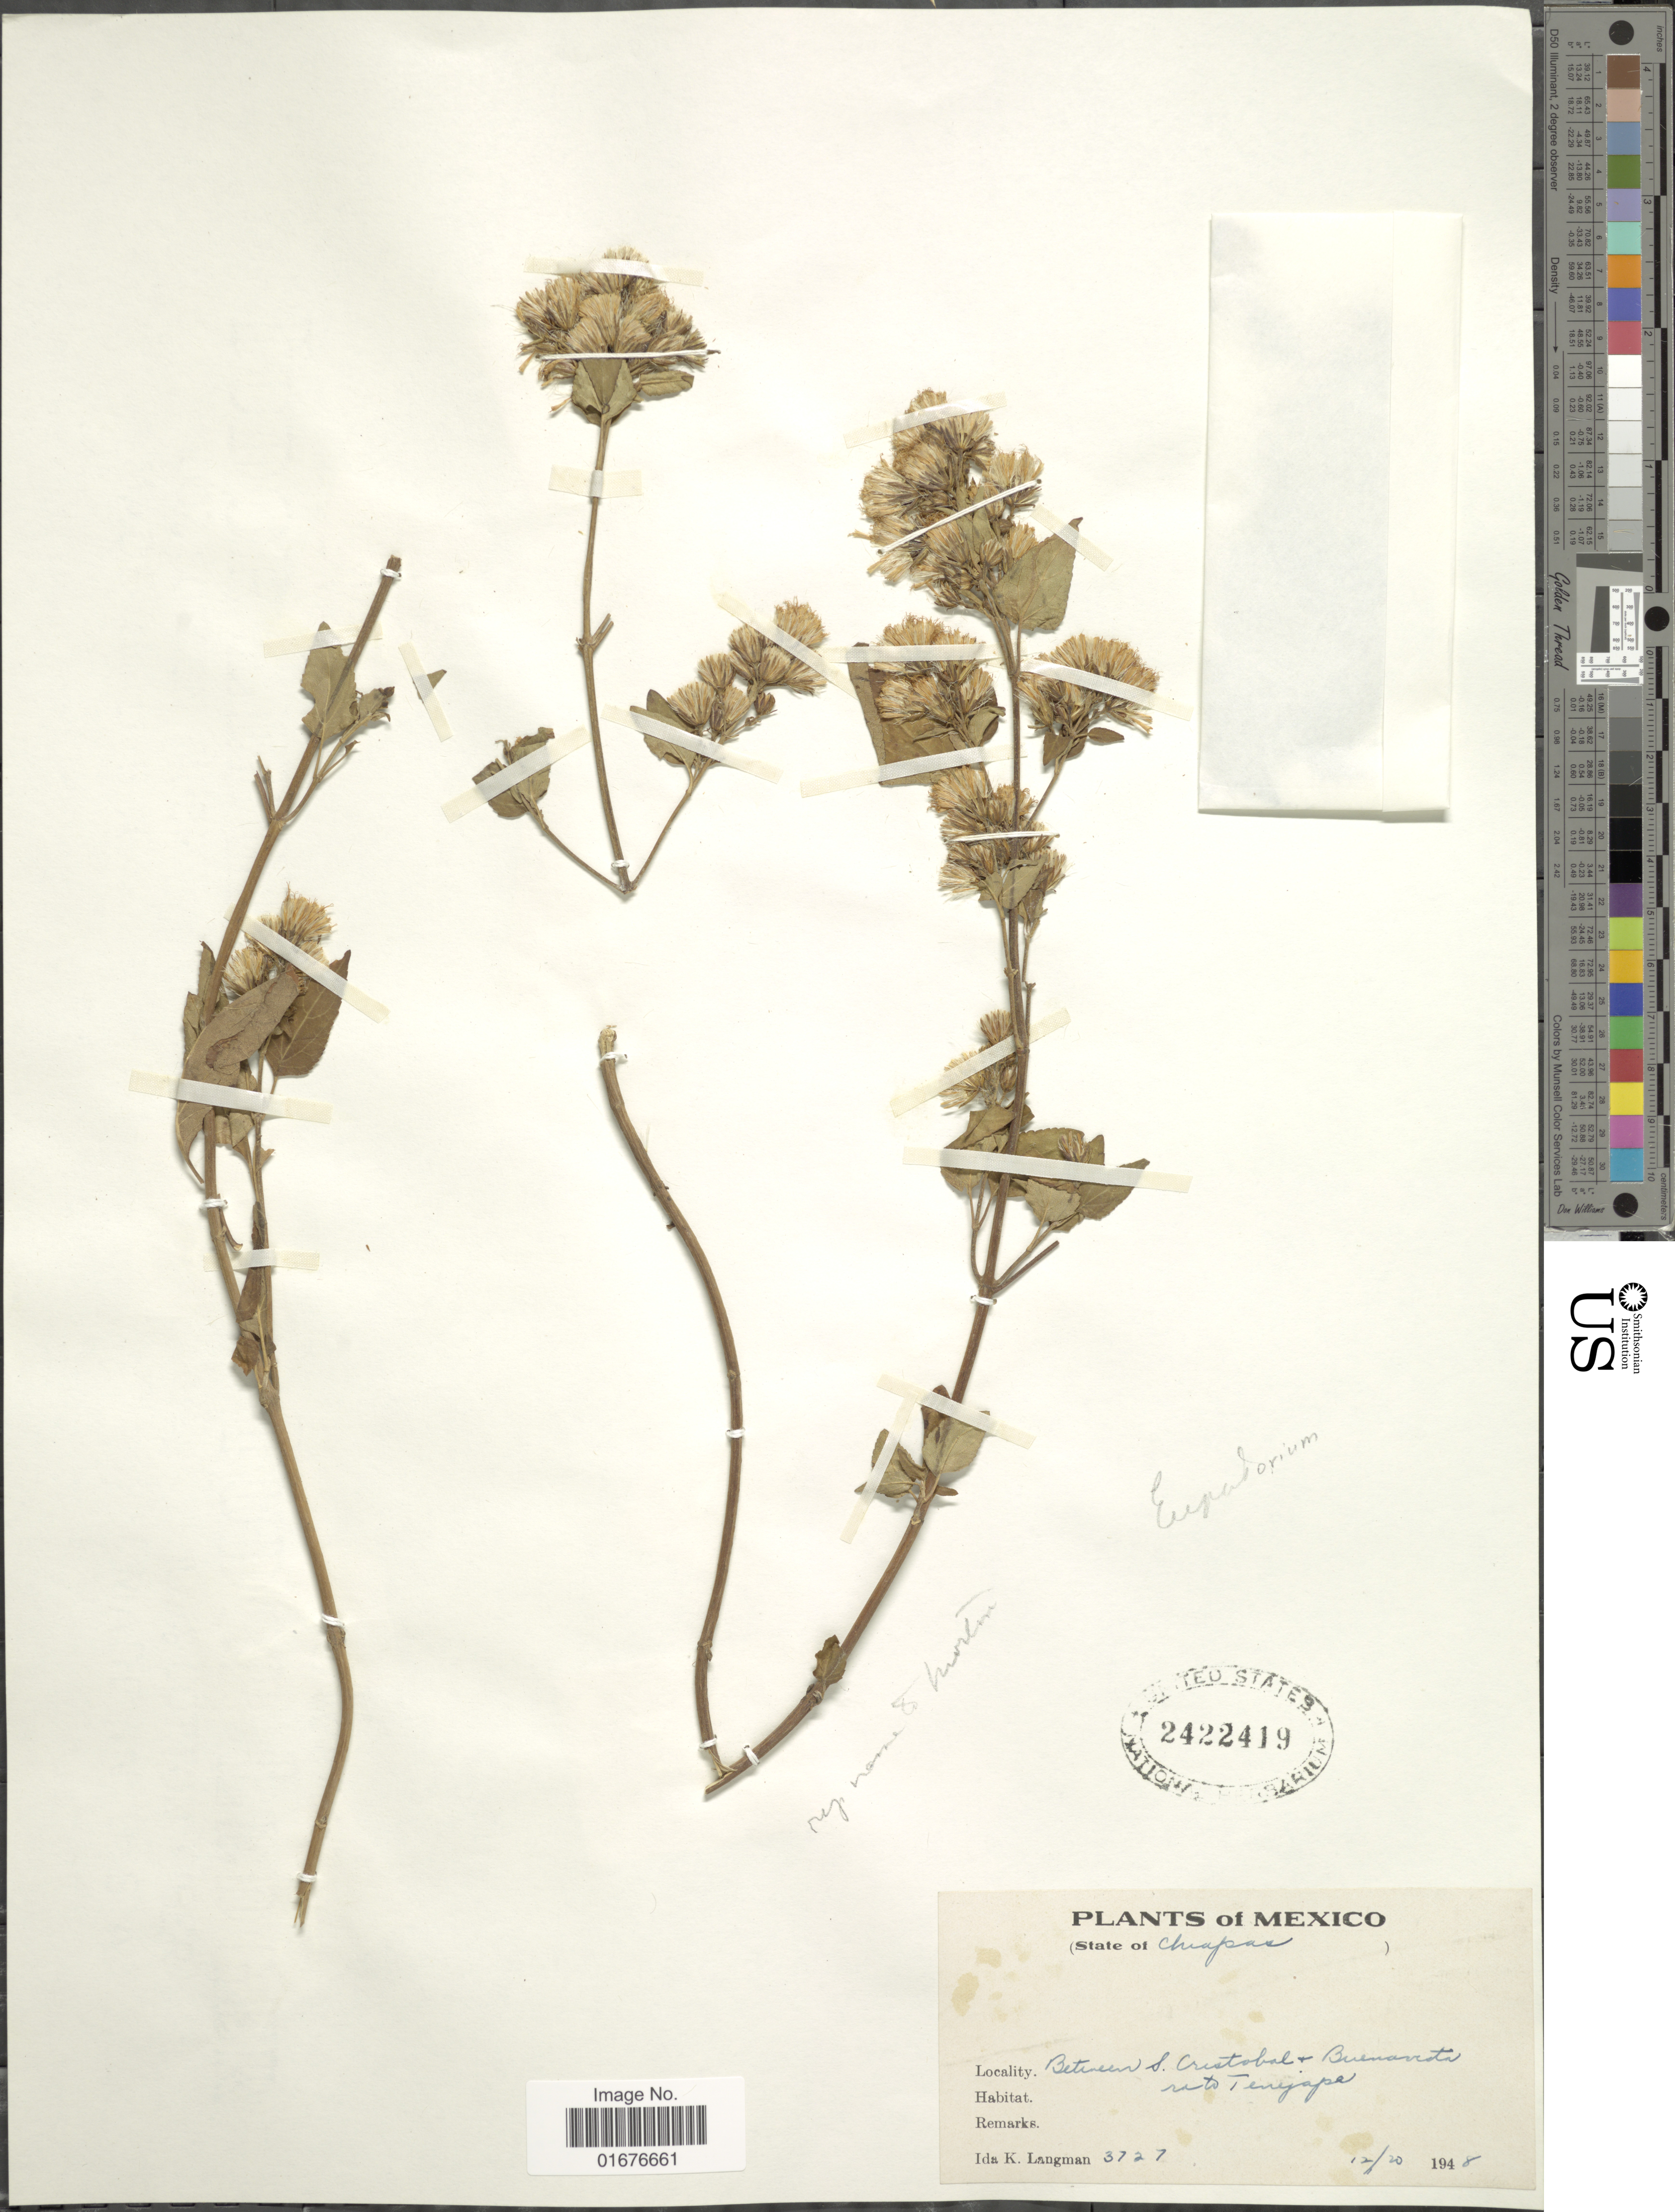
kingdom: Plantae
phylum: Tracheophyta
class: Magnoliopsida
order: Asterales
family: Asteraceae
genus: Ageratina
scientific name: Ageratina pringlei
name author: (B.L. Rob. & Greenm.) R.M. King & H. Rob.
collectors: I. K. Langman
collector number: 3727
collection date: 1948-12-20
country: Mexico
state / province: Chiapas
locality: Between S. Cristobal & Buenavista road Tenijapa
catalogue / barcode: US 2422419